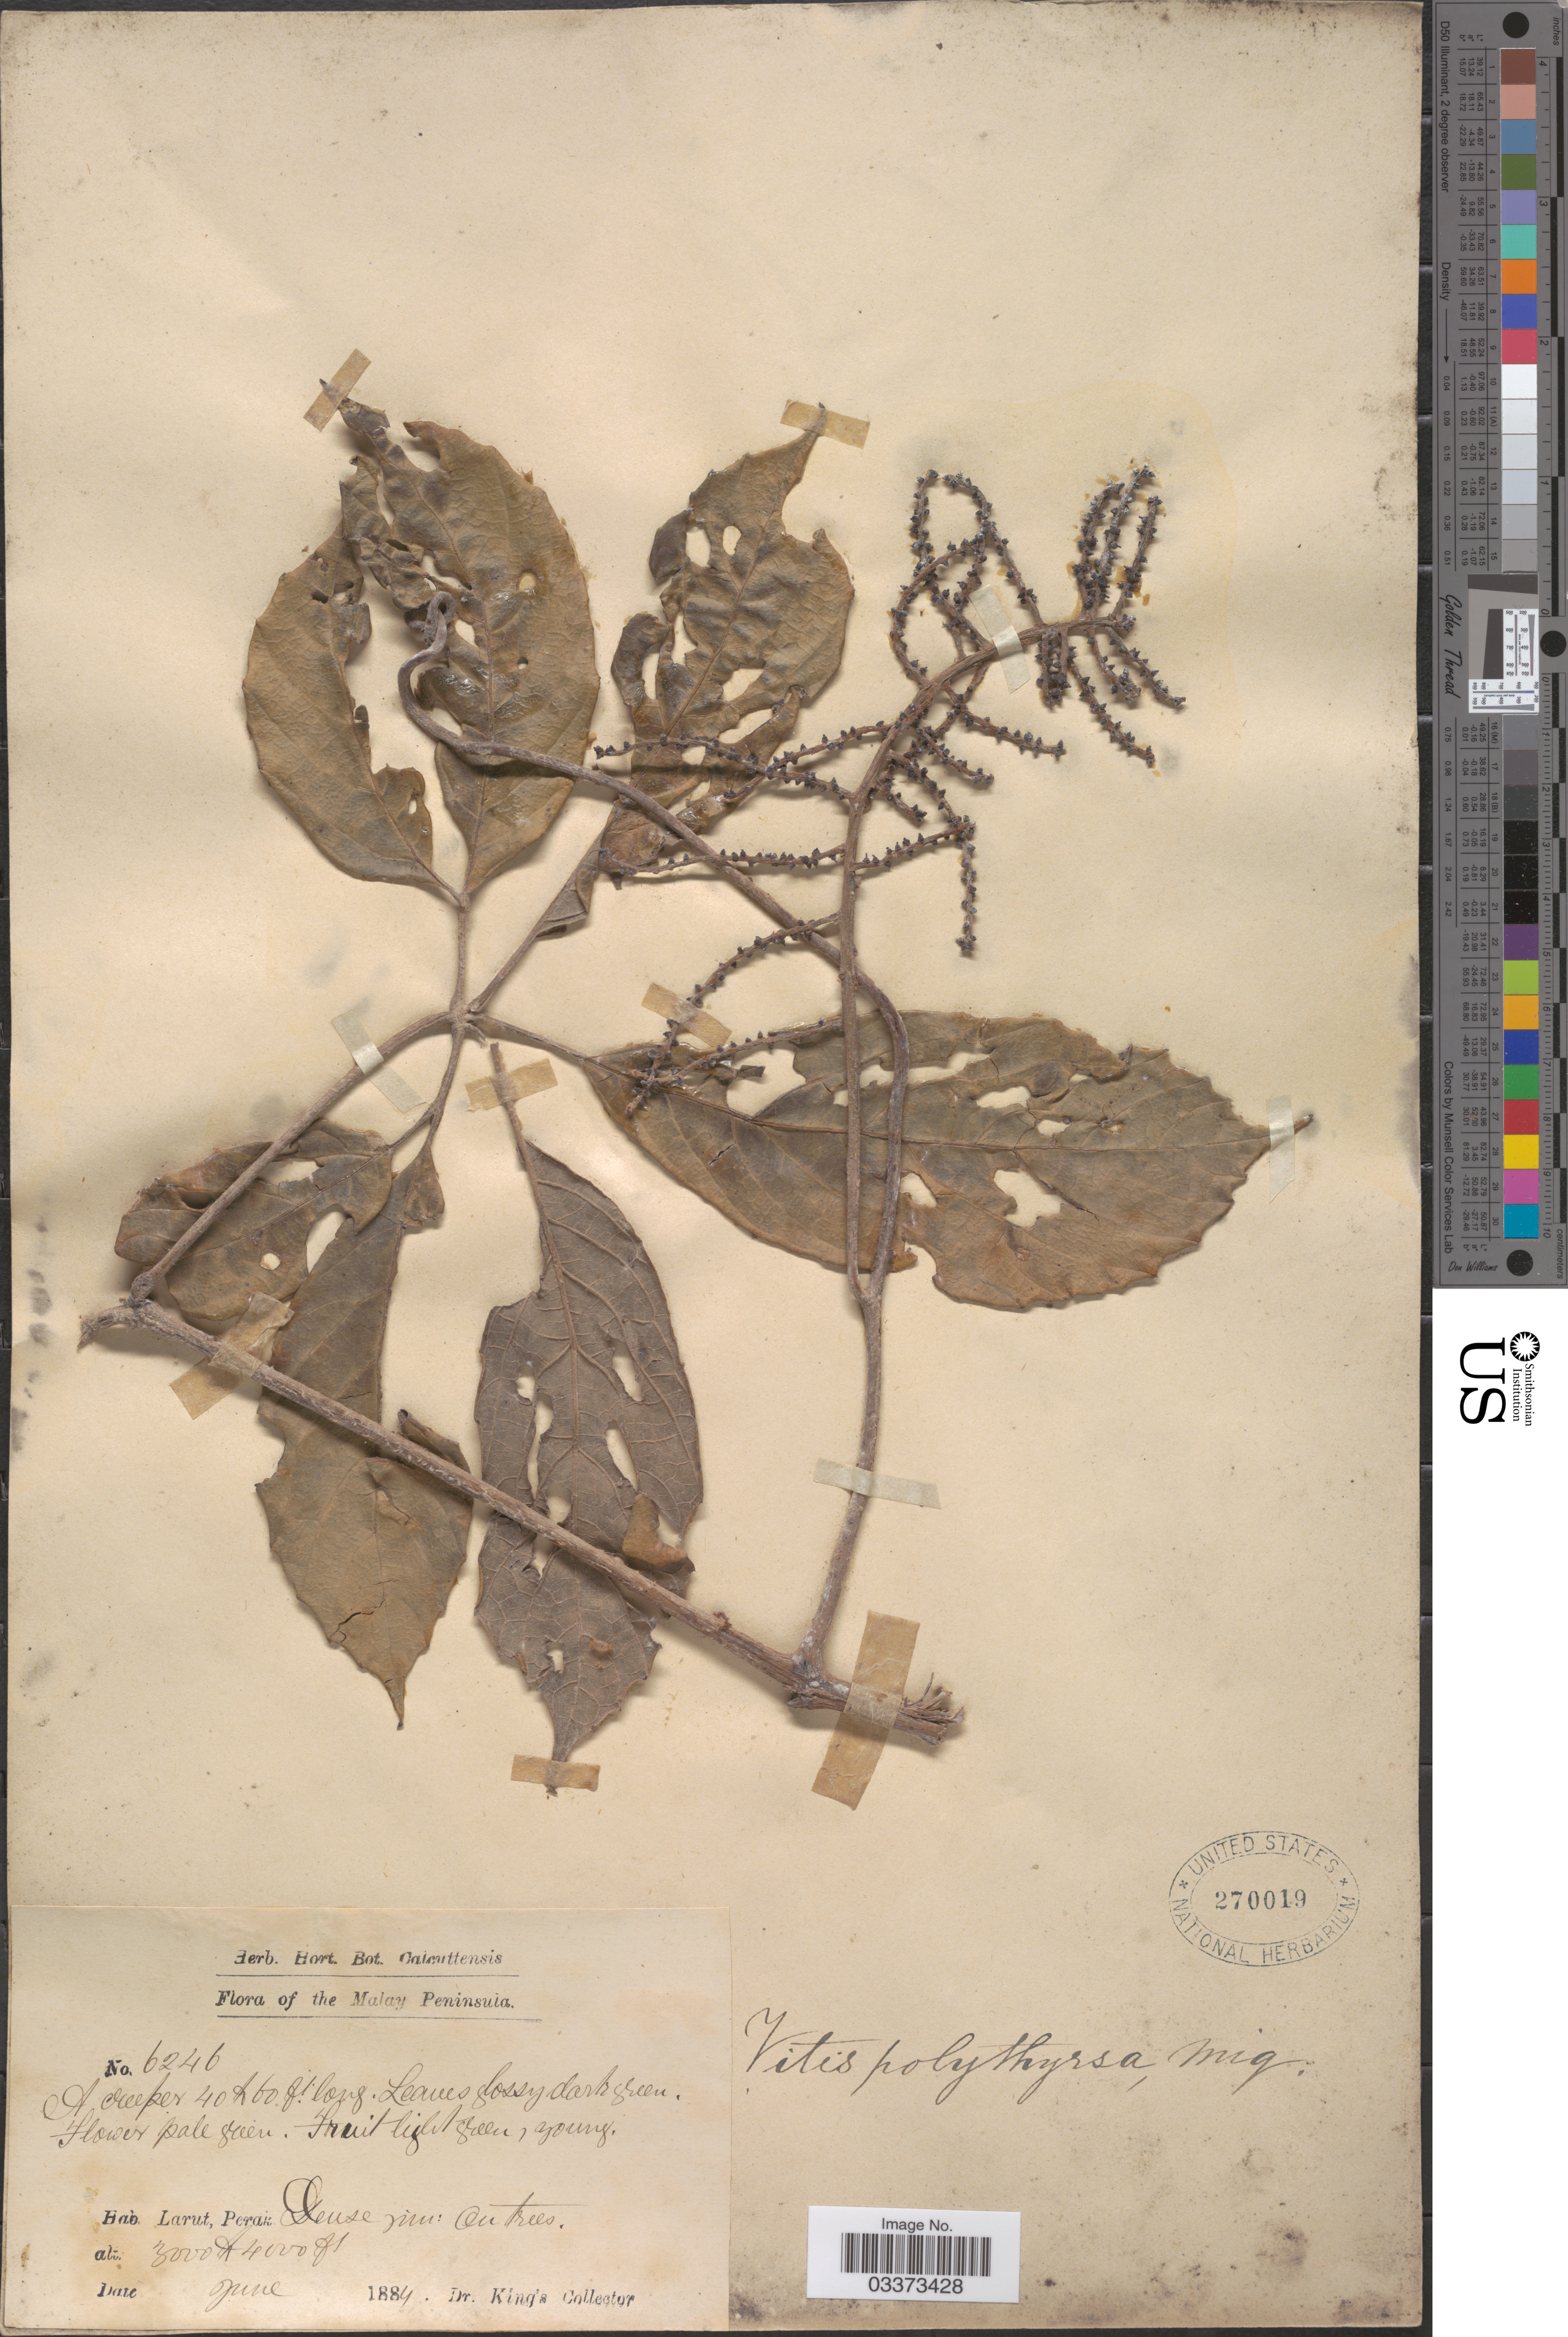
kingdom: Plantae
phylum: Tracheophyta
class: Magnoliopsida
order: Vitales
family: Vitaceae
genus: Ampelocissus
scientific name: Ampelocissus polythyrsa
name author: Gagnep.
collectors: Dr. King's collector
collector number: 6246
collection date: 1884-06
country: Malaysia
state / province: Perak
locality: The Malay Peninsula. Larut.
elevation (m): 914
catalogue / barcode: US 270019